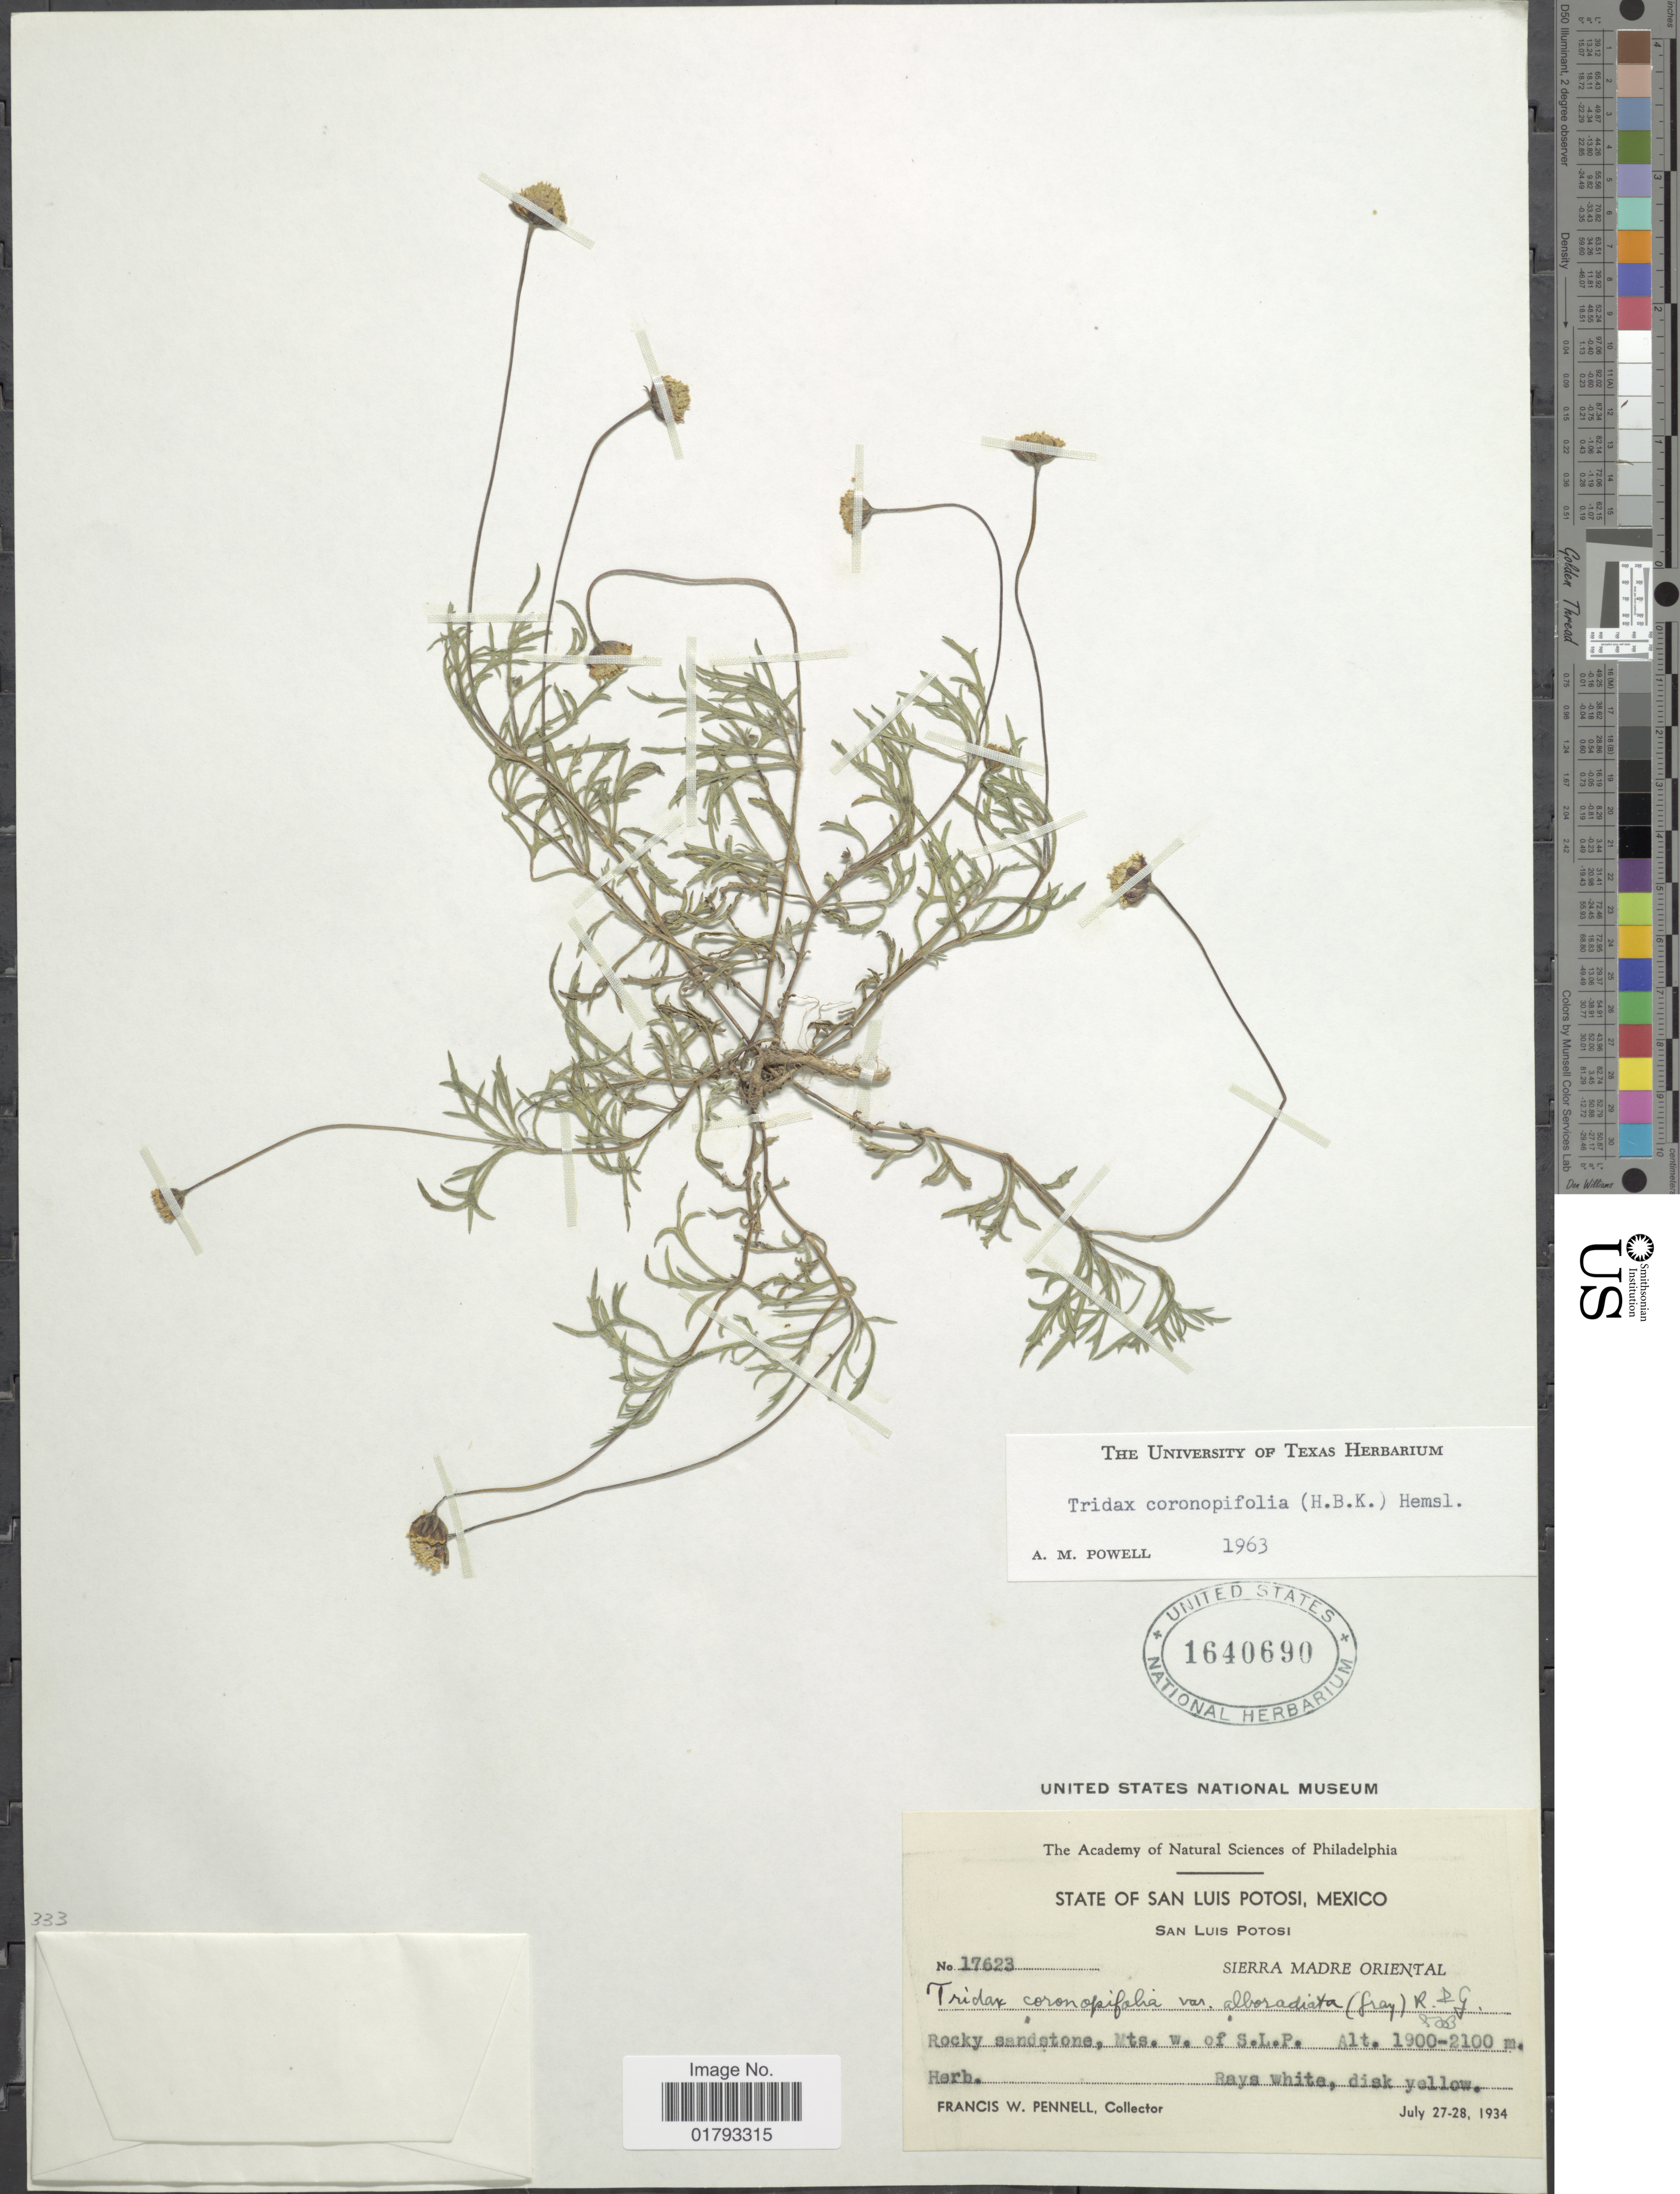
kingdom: Plantae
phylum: Tracheophyta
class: Magnoliopsida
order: Asterales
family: Asteraceae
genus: Tridax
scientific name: Tridax coronopifolia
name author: (Kunth) Hemsl.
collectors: F. W. Pennell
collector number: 17623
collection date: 1934-07-27/1934-07-28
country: Mexico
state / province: San Luis Potosí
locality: State of San Luis Potosi, Mexico. San Luis Potosi. Sierra Madre Oriental.Mts. w. of S. L. P.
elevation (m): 1900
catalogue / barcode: US 1640690